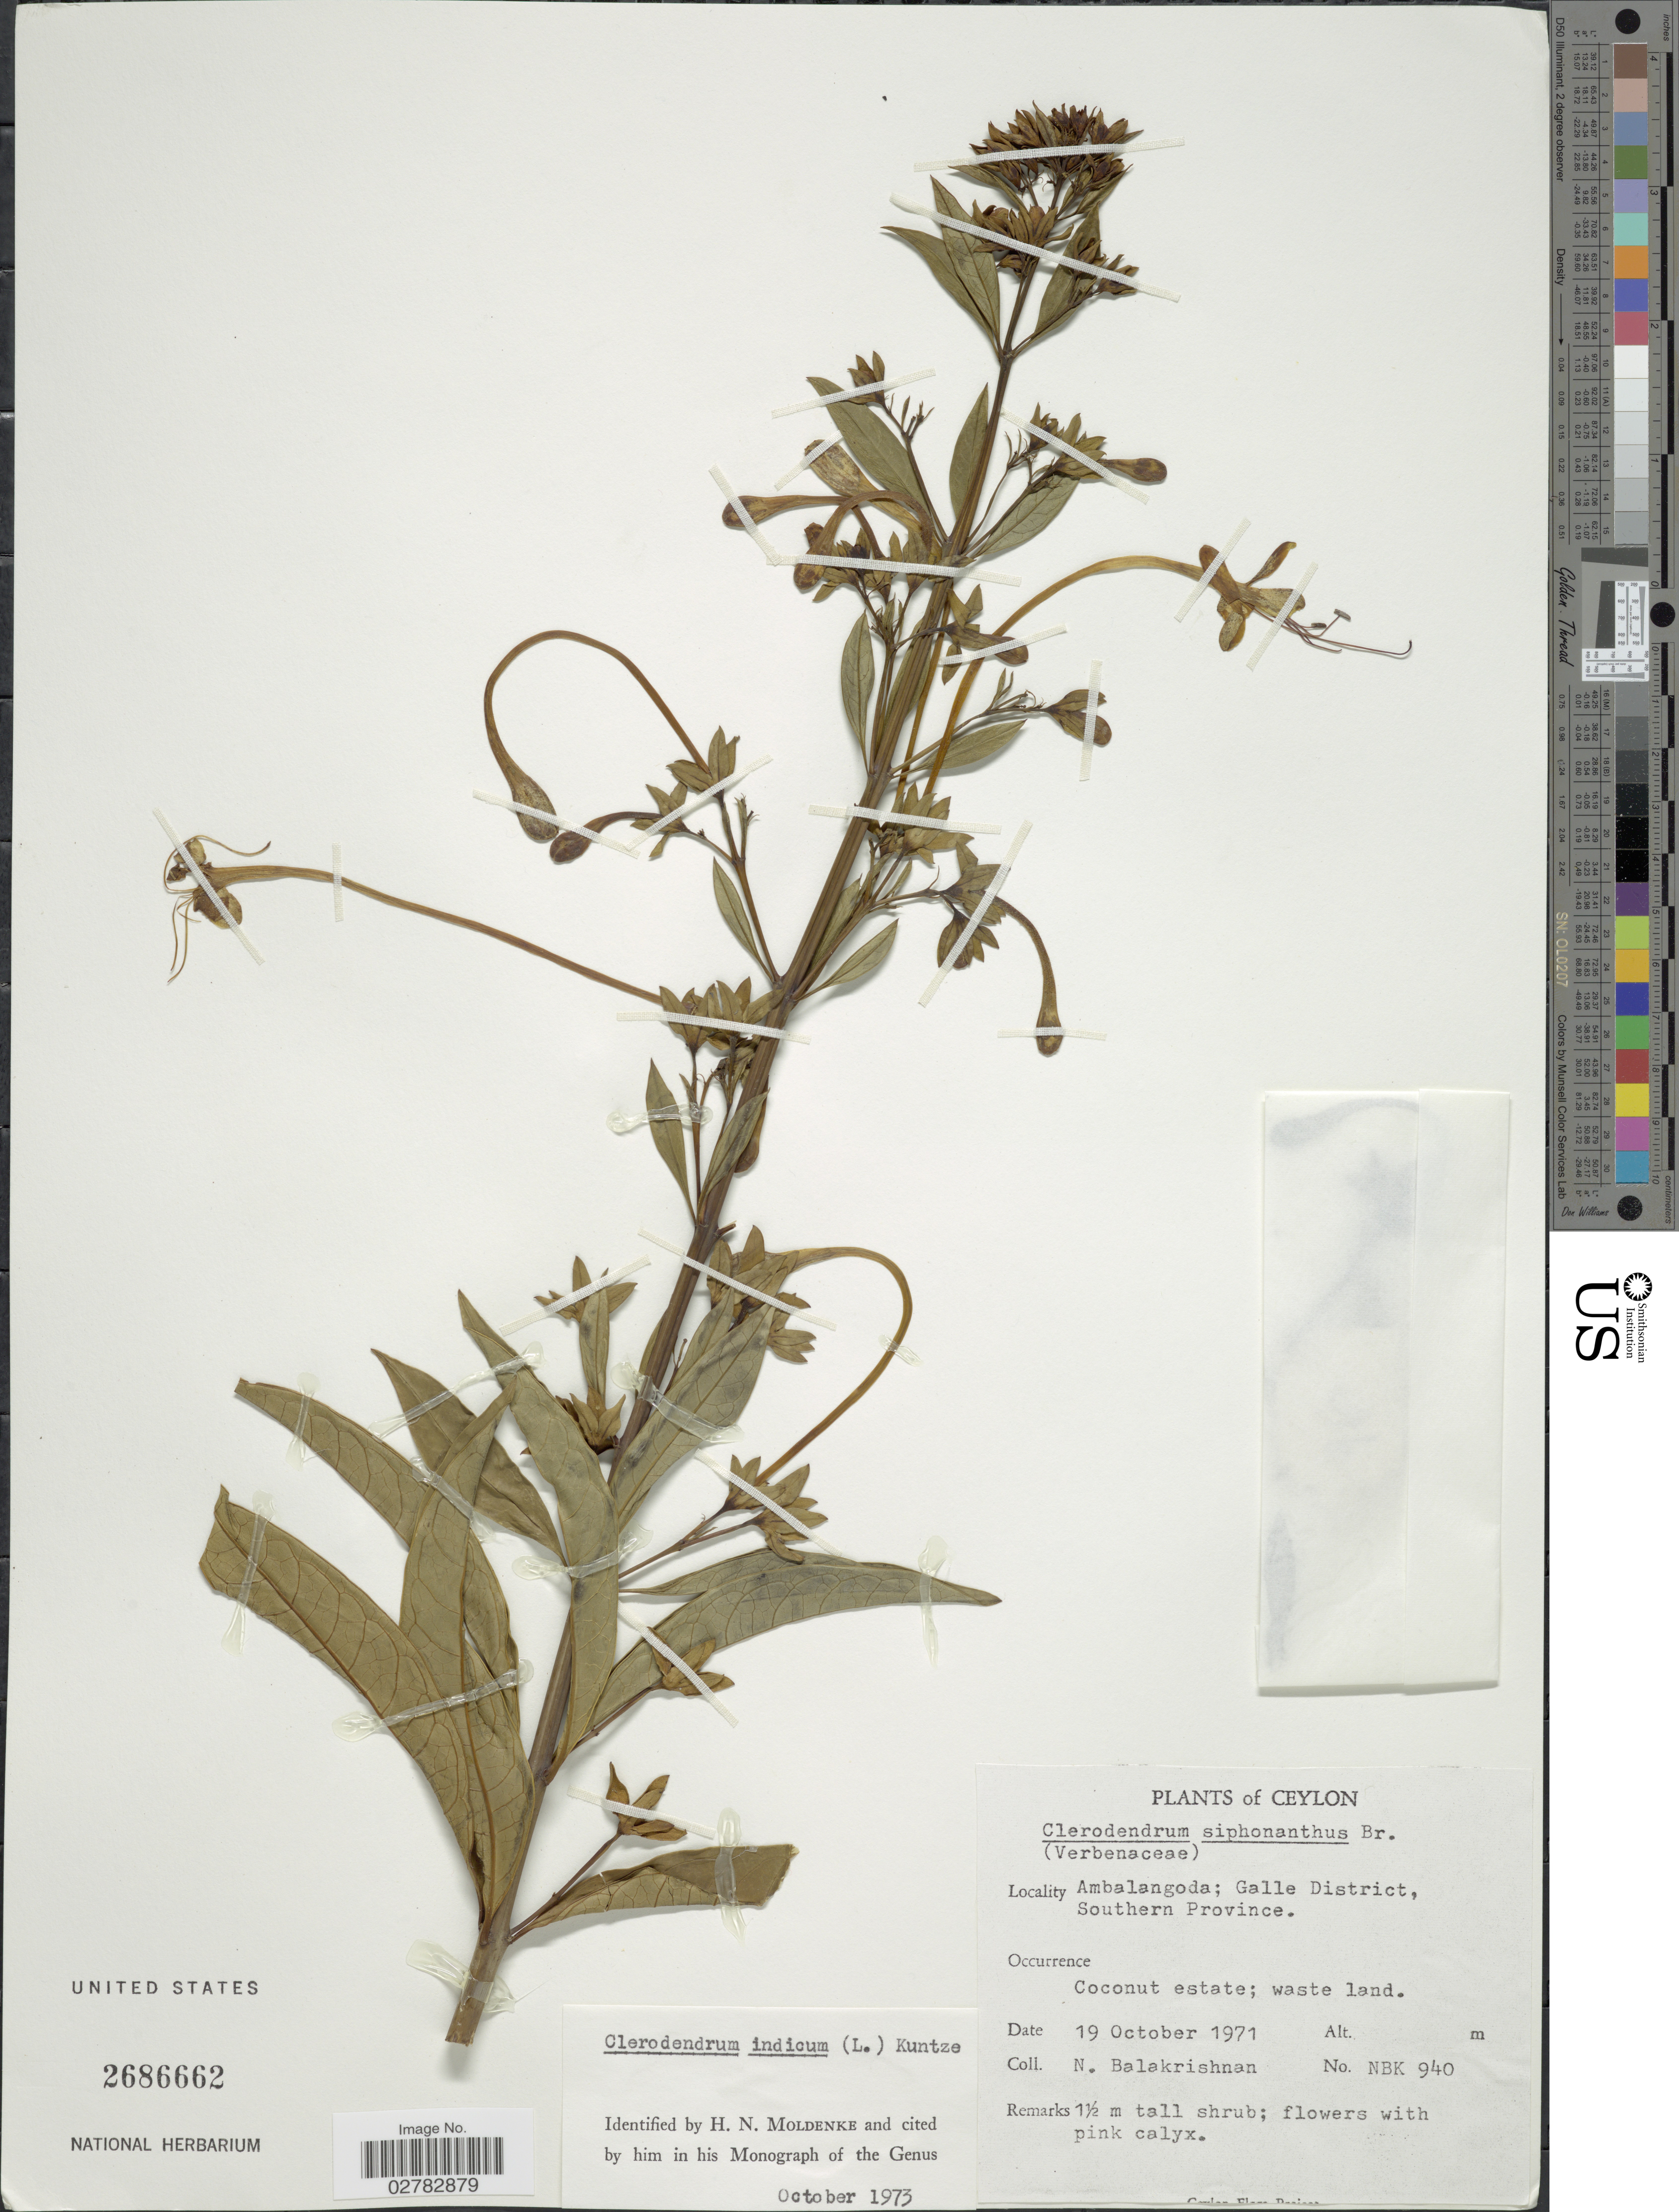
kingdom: Plantae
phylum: Tracheophyta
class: Magnoliopsida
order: Lamiales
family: Lamiaceae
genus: Clerodendrum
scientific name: Clerodendrum indicum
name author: (L.) Kuntze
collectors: N. Balakrishnan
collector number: NBK940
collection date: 1971-10-19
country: Sri Lanka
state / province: Southern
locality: Ceylon. Ambalangoda; Galle District, Southern Province. Coconut estate.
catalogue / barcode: US 2686662